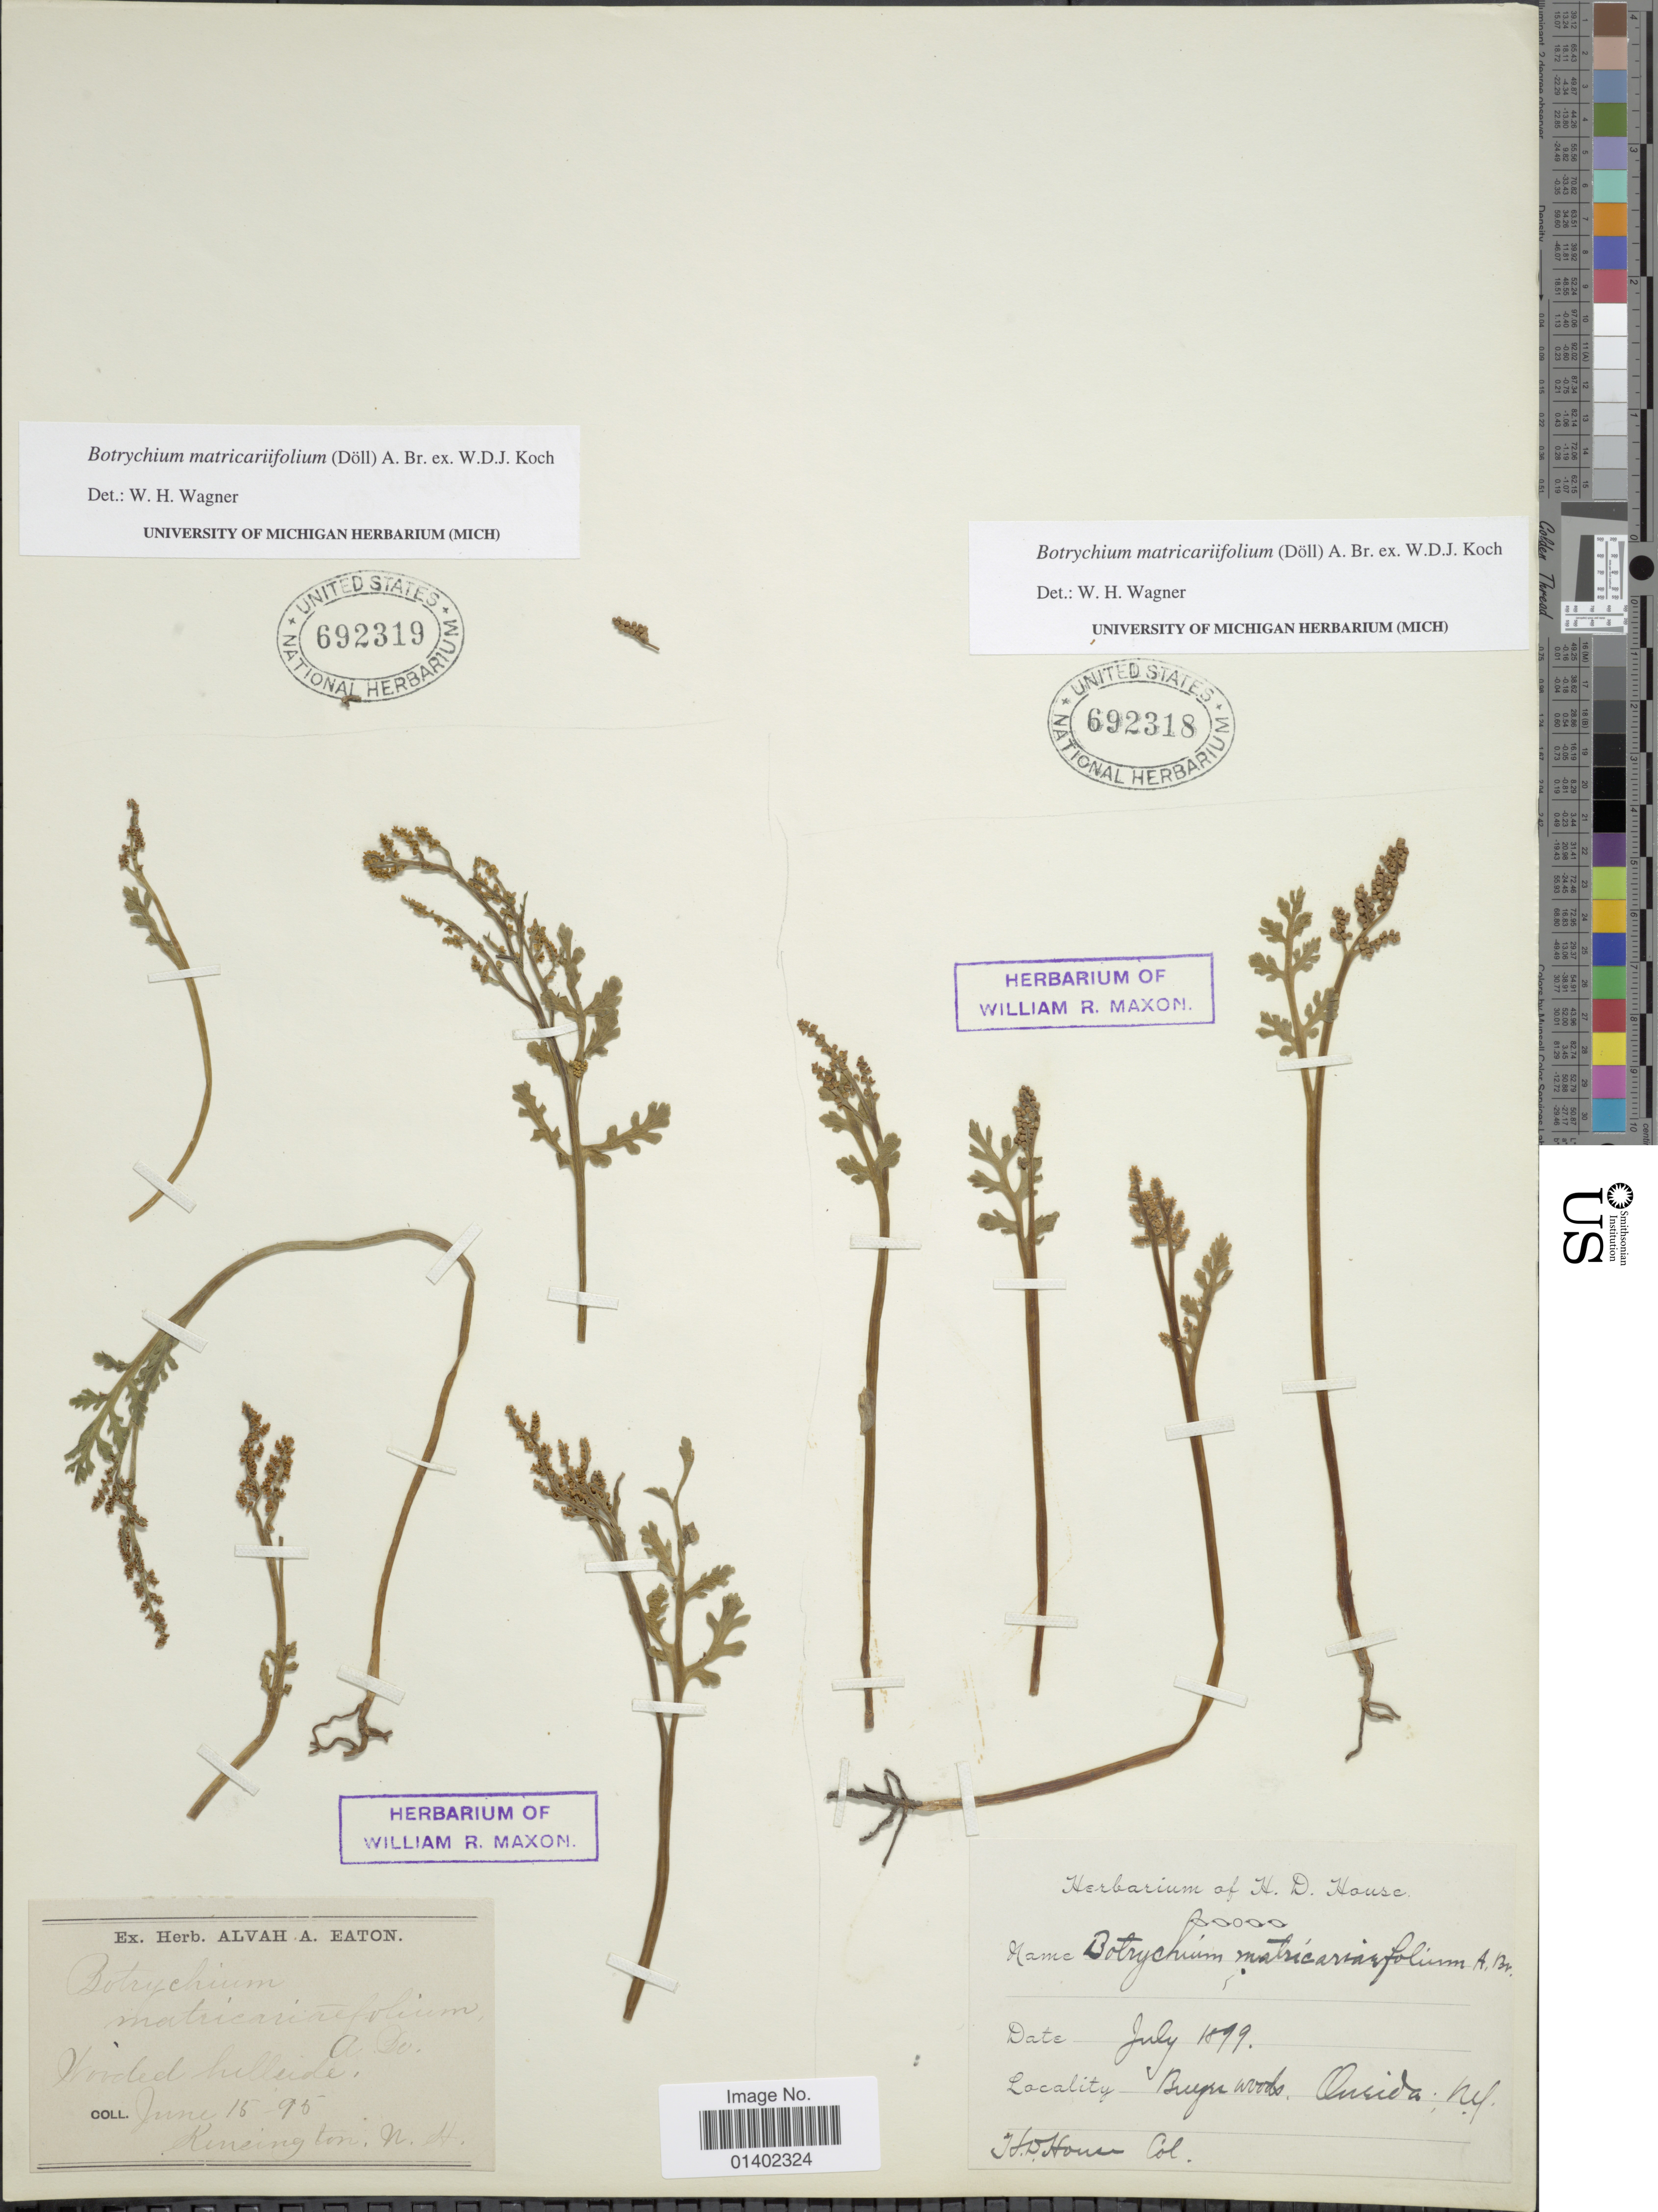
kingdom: Plantae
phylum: Tracheophyta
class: Polypodiopsida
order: Ophioglossales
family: Ophioglossaceae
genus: Botrychium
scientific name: Botrychium matricariifolium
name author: (A. Braun ex Dowell) A. Braun ex Koch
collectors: A. A. Eaton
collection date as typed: Transcribed d/m/y: 15/6/95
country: United States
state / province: New Hampshire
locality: Kensington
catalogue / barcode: US 692319